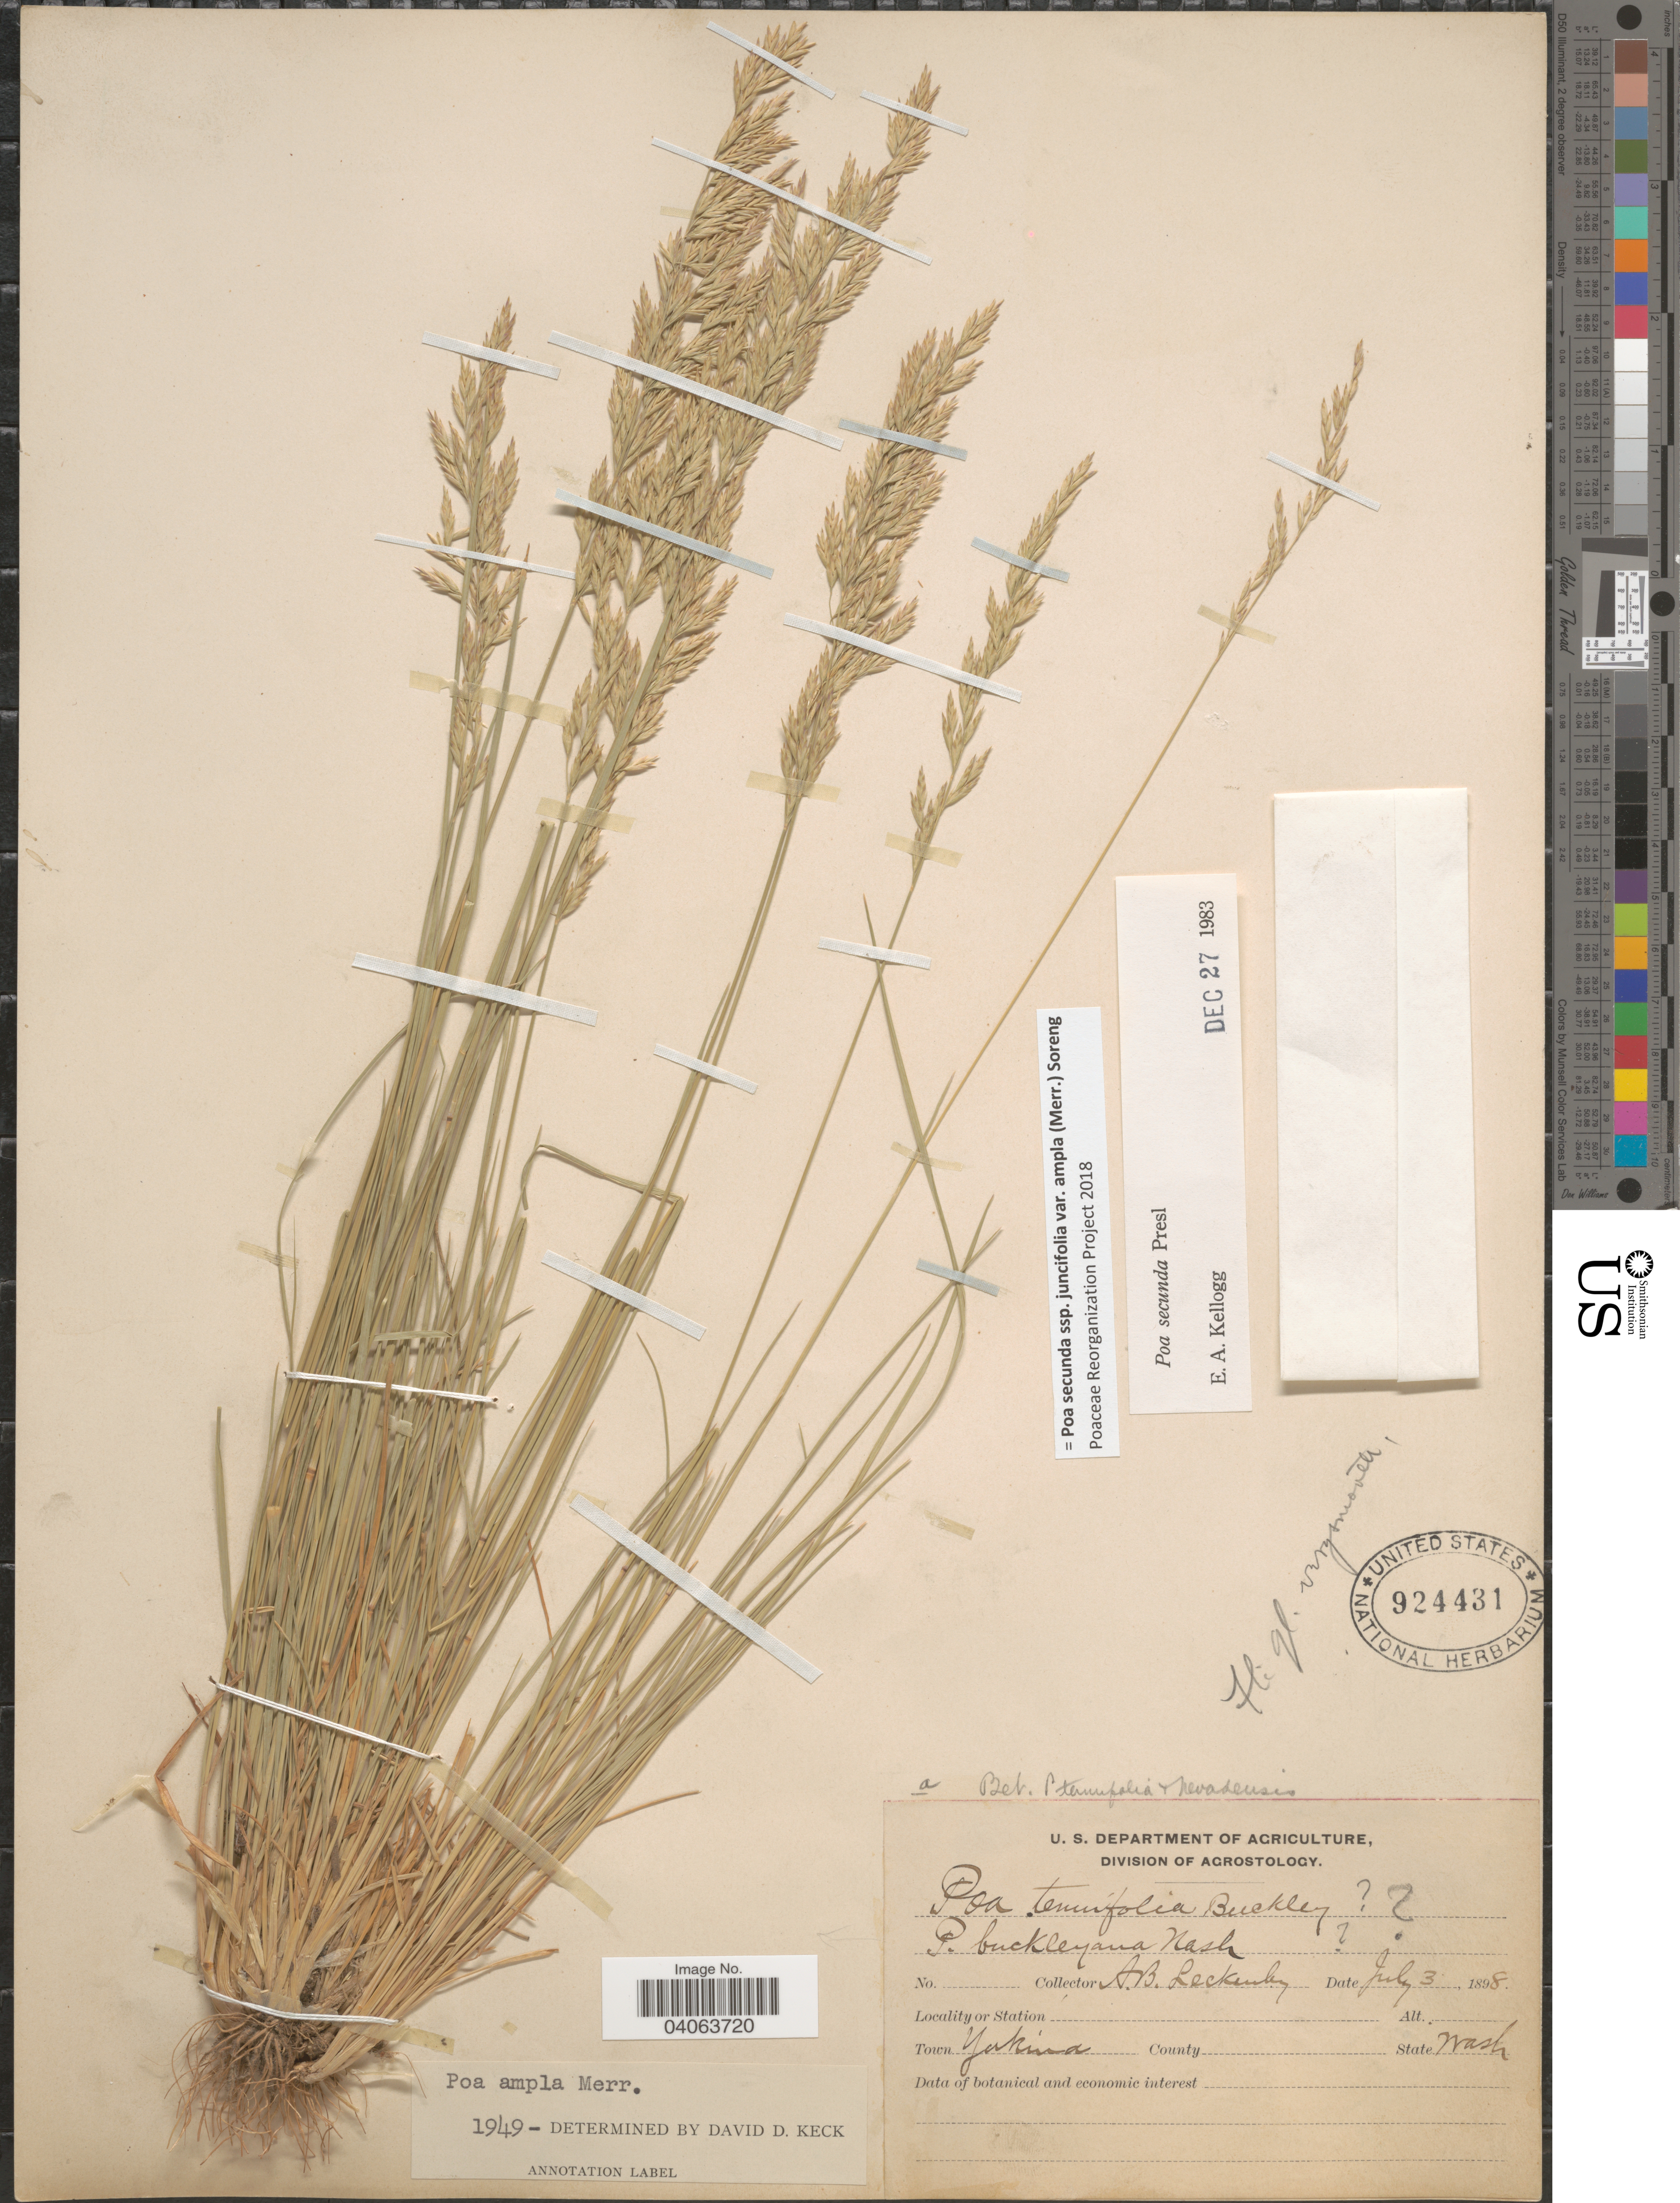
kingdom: Plantae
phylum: Tracheophyta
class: Liliopsida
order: Poales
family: Poaceae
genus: Poa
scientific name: Poa secunda subsp. juncifolia var. ampla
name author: (Merr.) Soreng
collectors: A. Leckenby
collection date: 1898-07-03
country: United States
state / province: Washington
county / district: Yakima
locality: Town Yakima.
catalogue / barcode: US 924431